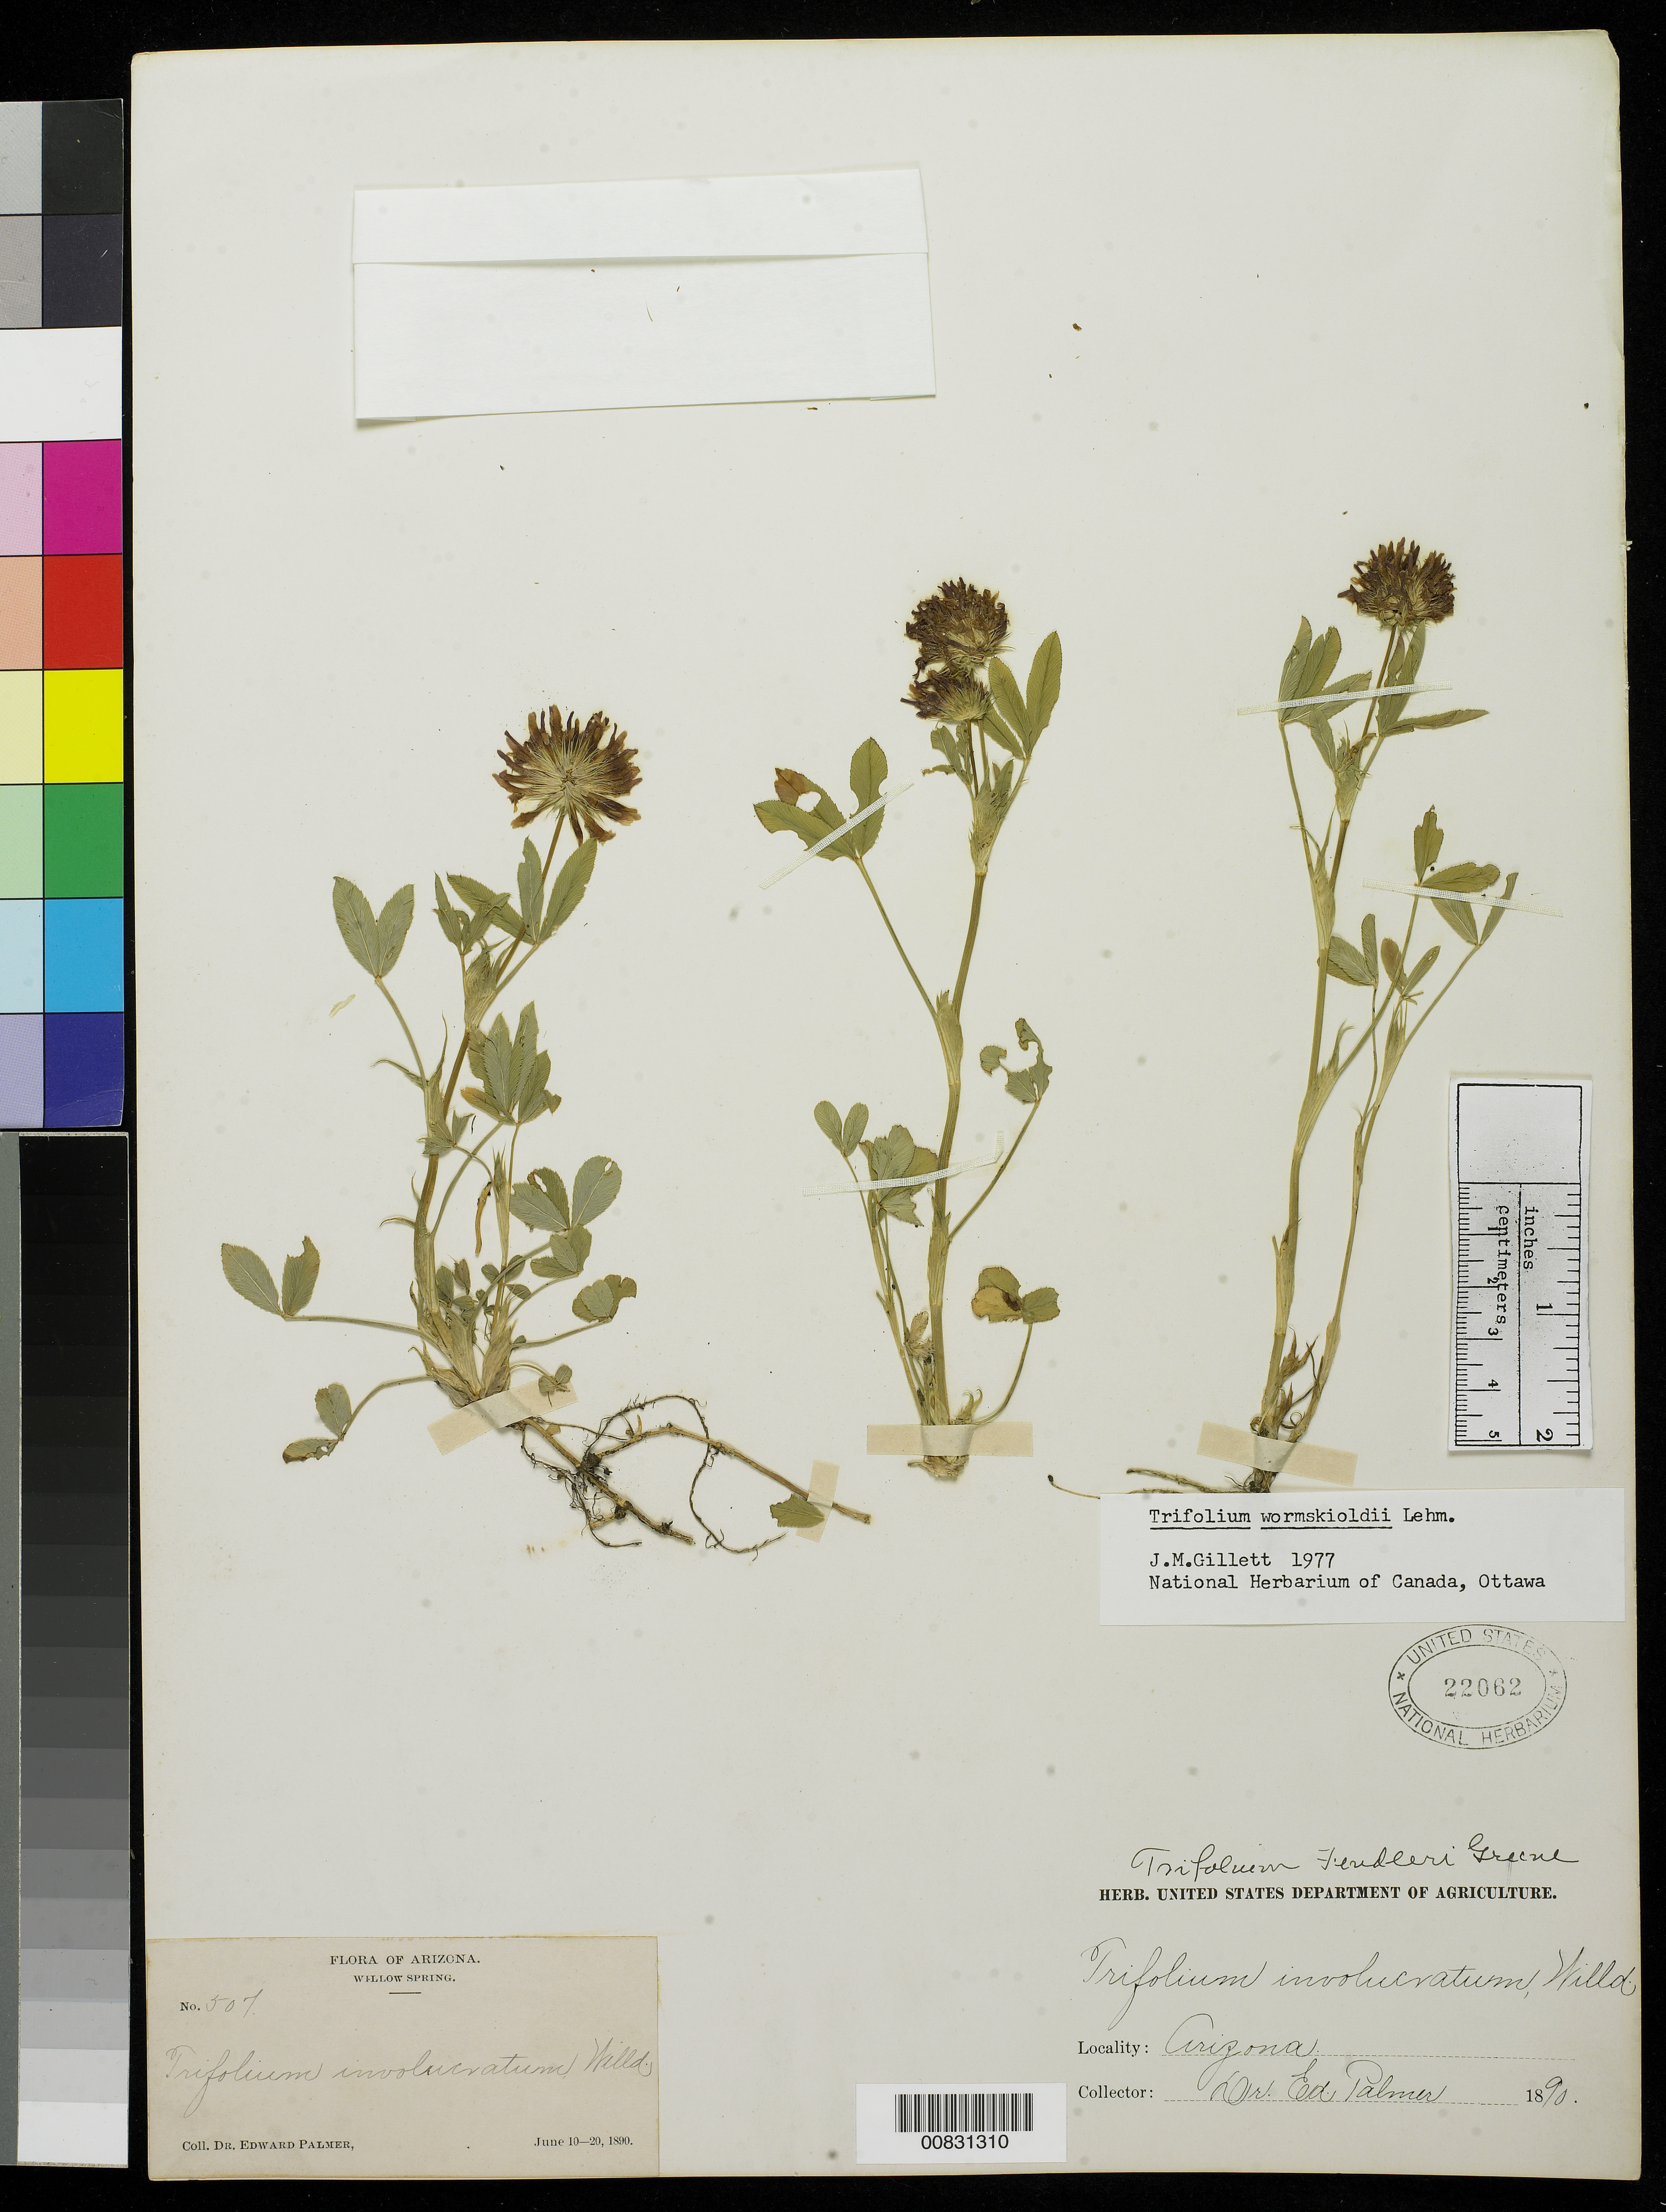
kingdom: Plantae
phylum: Tracheophyta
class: Magnoliopsida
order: Fabales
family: Fabaceae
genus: Trifolium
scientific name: Trifolium wormskioldii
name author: Lehm.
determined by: Gillett, J. M.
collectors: E. Palmer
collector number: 507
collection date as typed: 10 Jun 1890 to 20 Jun 1890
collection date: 1890-06-10/1890-06-20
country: United States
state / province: Arizona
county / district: Coconino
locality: Willow Spring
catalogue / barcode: US 22062